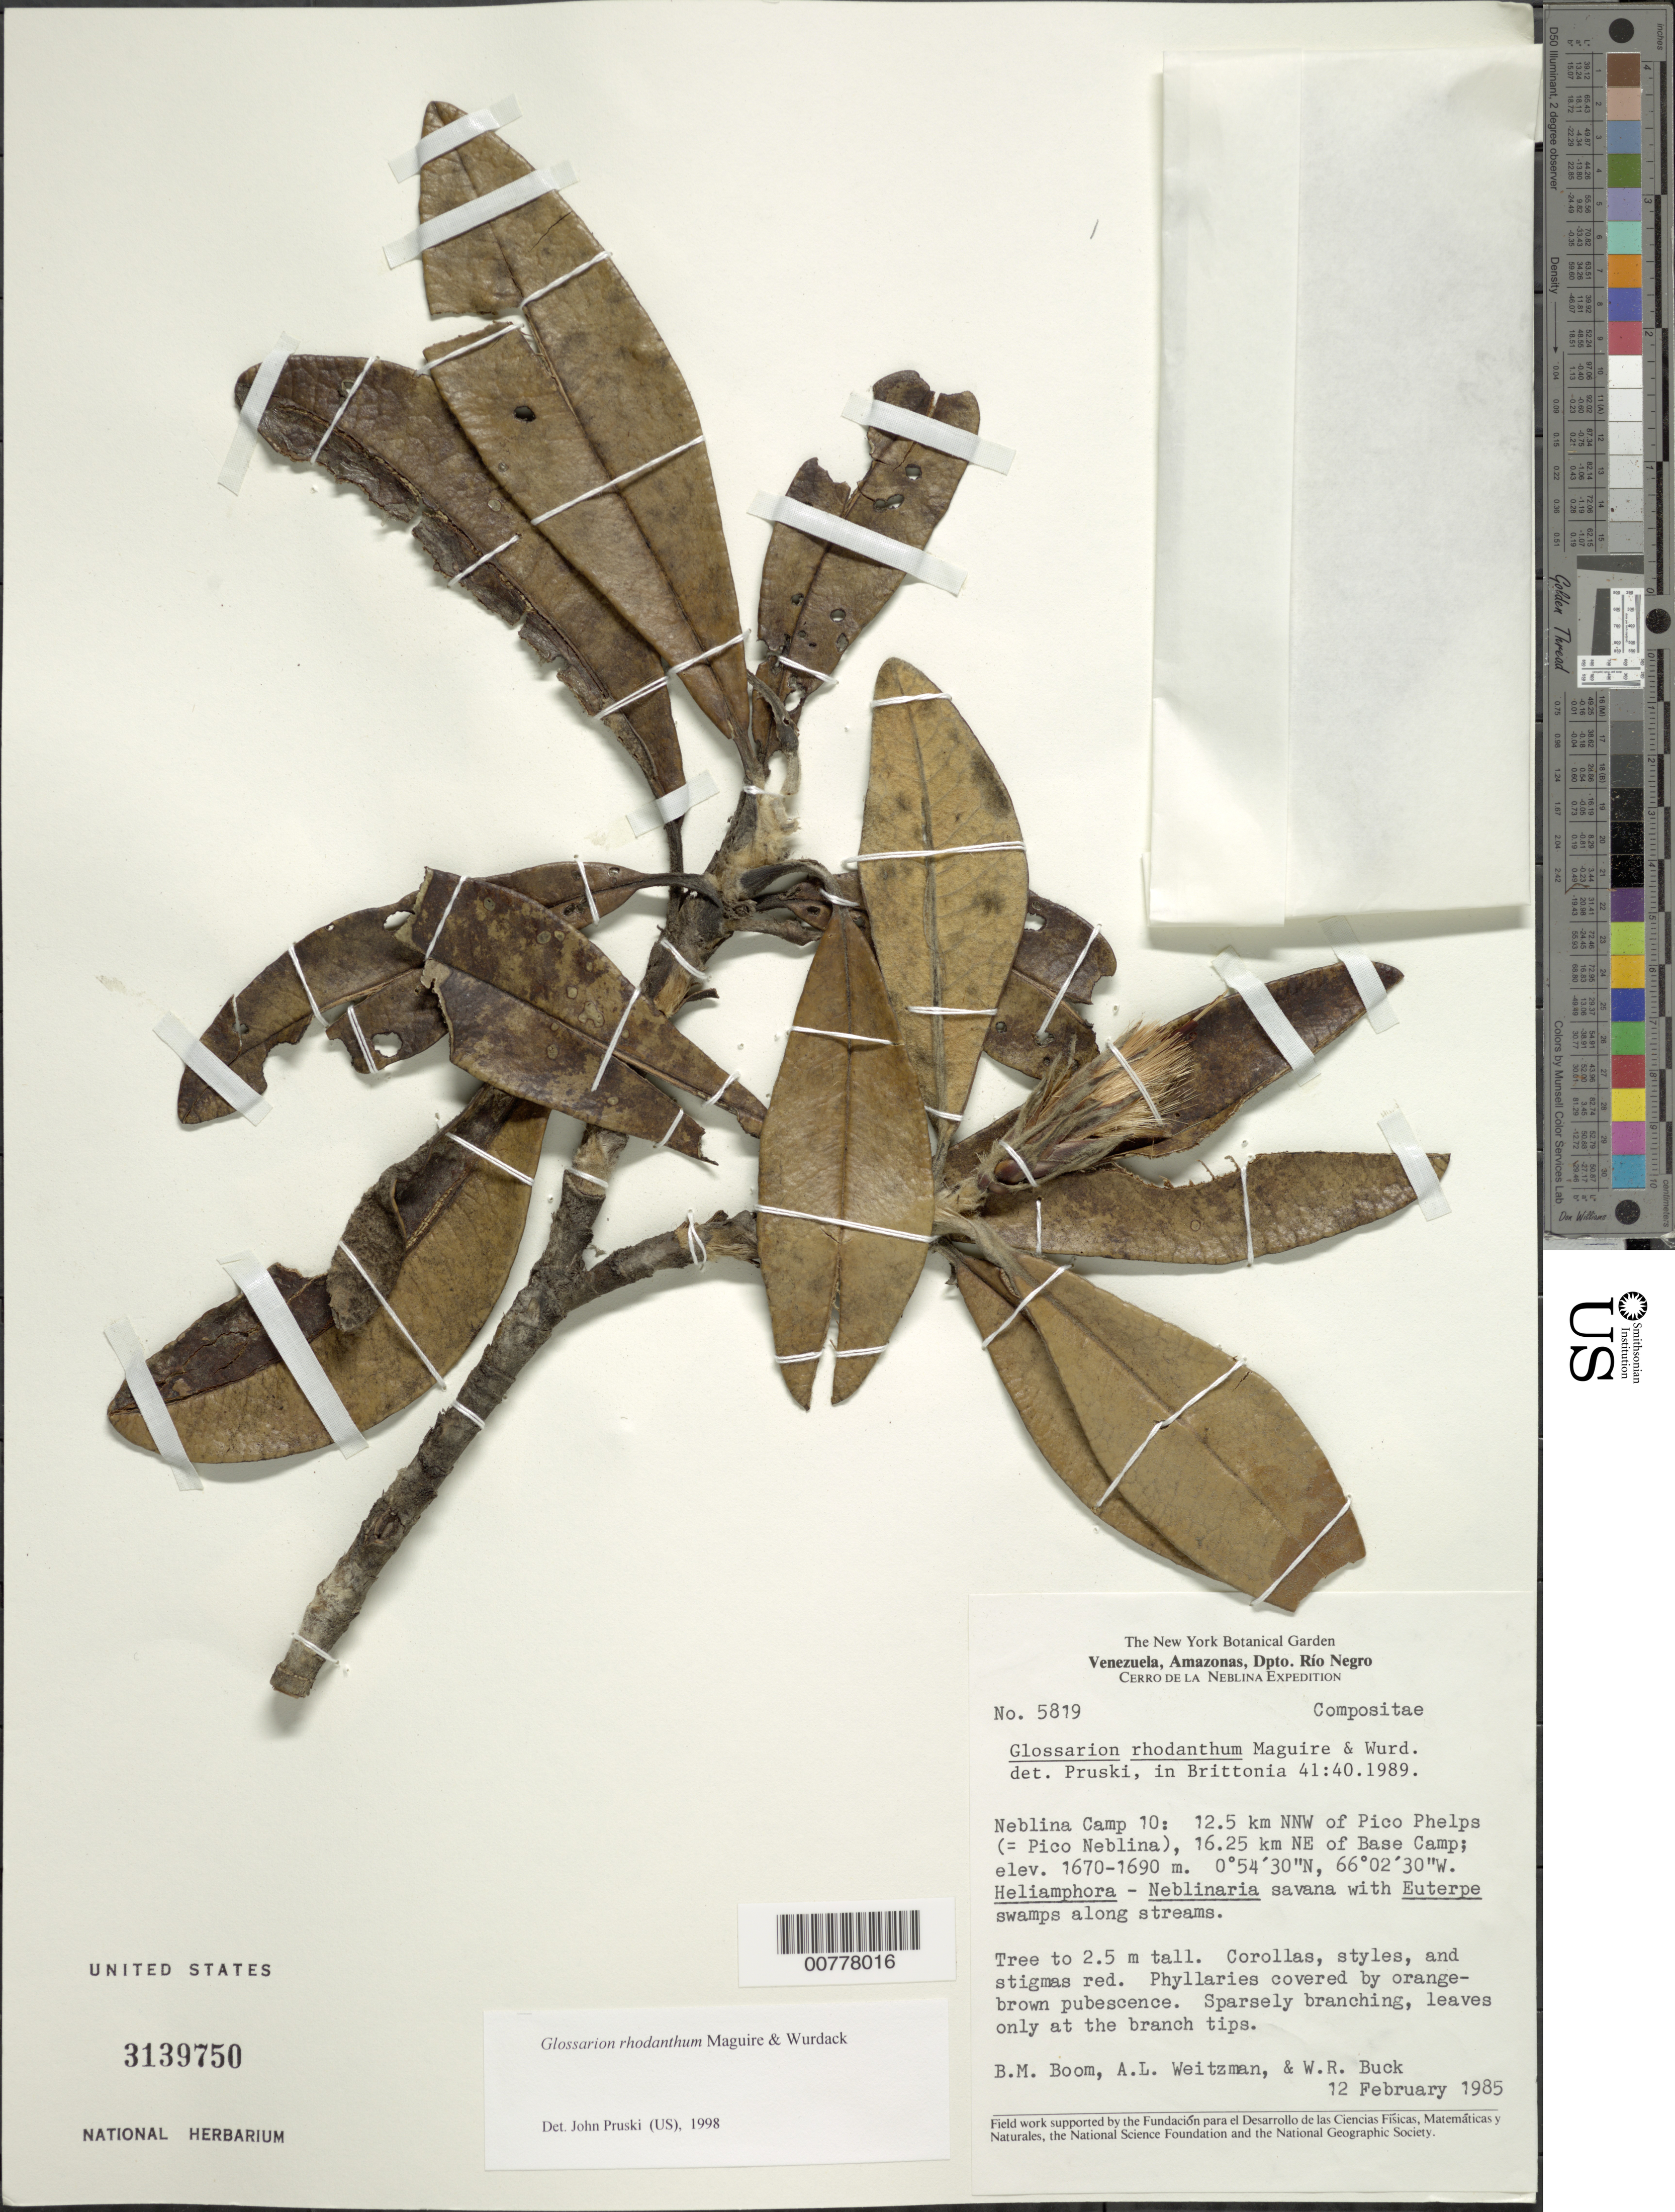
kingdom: Plantae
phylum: Tracheophyta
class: Magnoliopsida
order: Asterales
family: Asteraceae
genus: Glossarion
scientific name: Glossarion rhodanthum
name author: Maguire & Wurdack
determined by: Pruski, J. F.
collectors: B. M. Boom, A. L. Weitzman & W. R. Buck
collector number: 5819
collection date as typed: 12-Feb-85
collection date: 1985-02-12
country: Venezuela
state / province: Amazonas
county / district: Río Negro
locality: Neblina Camp 10. 12.5 km NNW of Pico Phelps (=Pico Neblina),16.25 km NE of Base Camp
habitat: Heliamphora-Neblinaria savanna with Euterpe swamps along streams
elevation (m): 1670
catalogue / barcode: US 3139750